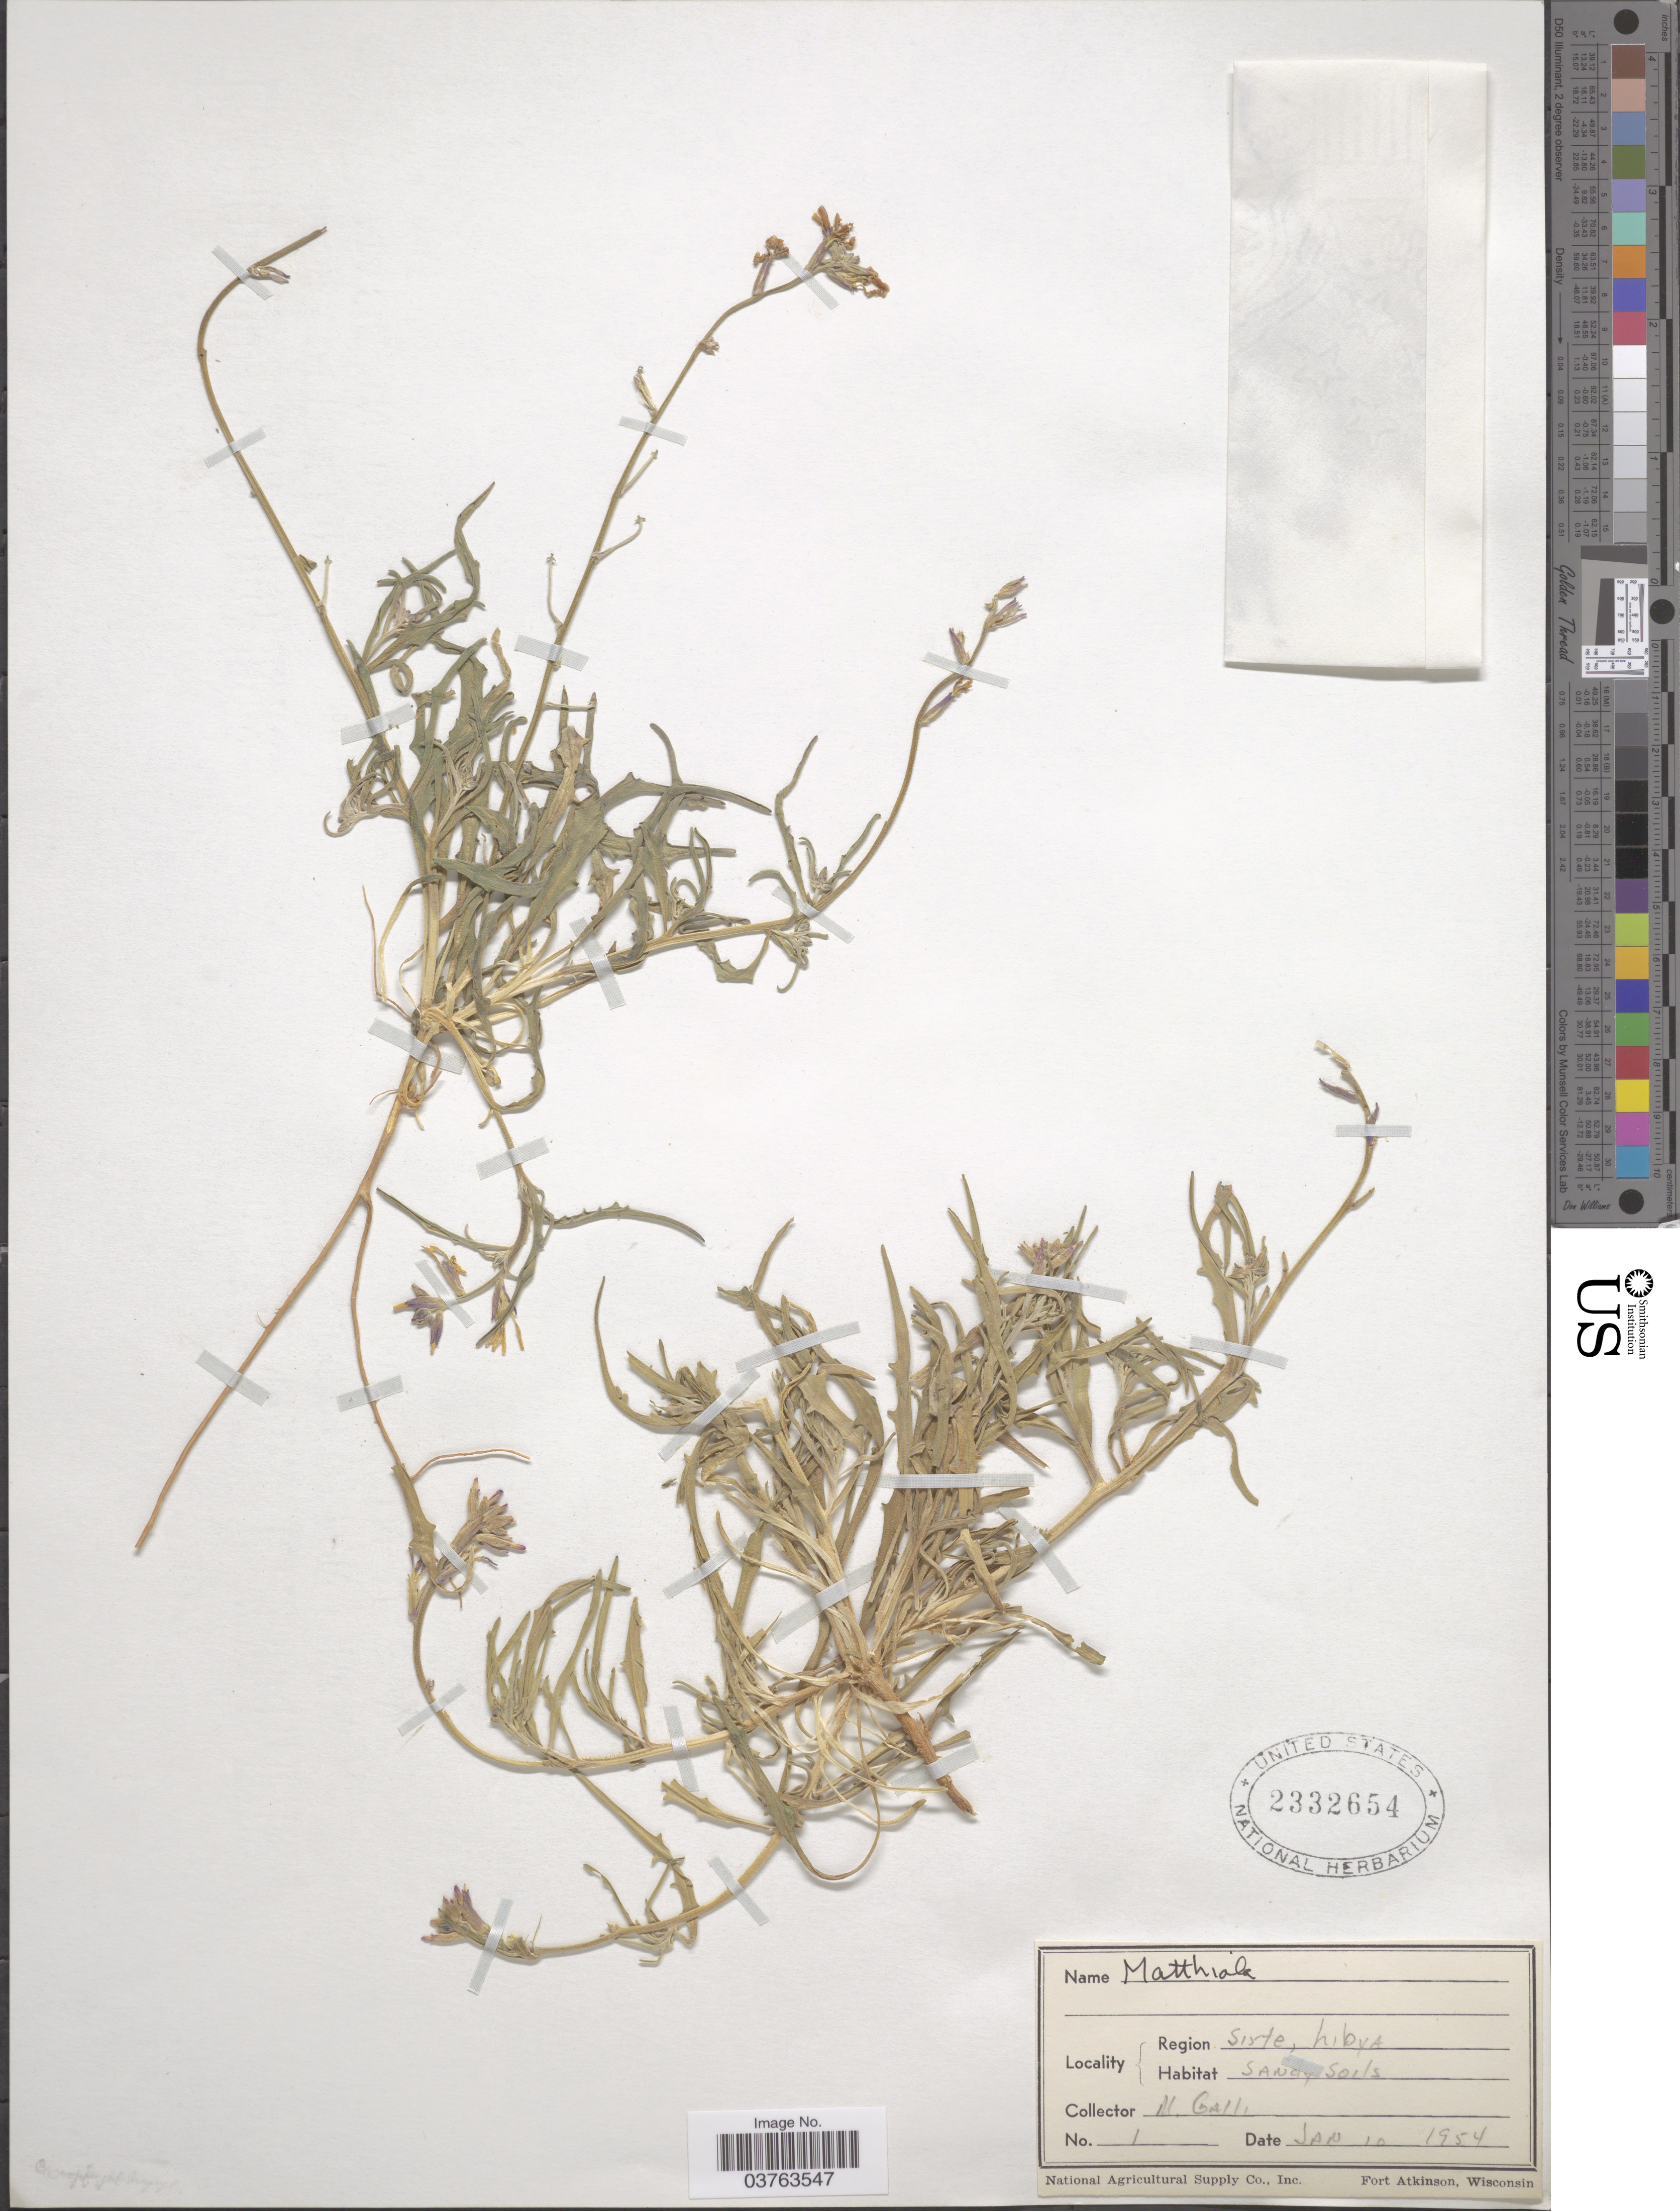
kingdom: Plantae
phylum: Tracheophyta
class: Magnoliopsida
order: Brassicales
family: Brassicaceae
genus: Matthiola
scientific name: Matthiola sp.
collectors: M. Galli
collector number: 1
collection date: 1954-01-10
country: Libya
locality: Region Sirte, Libya.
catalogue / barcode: US 2332654